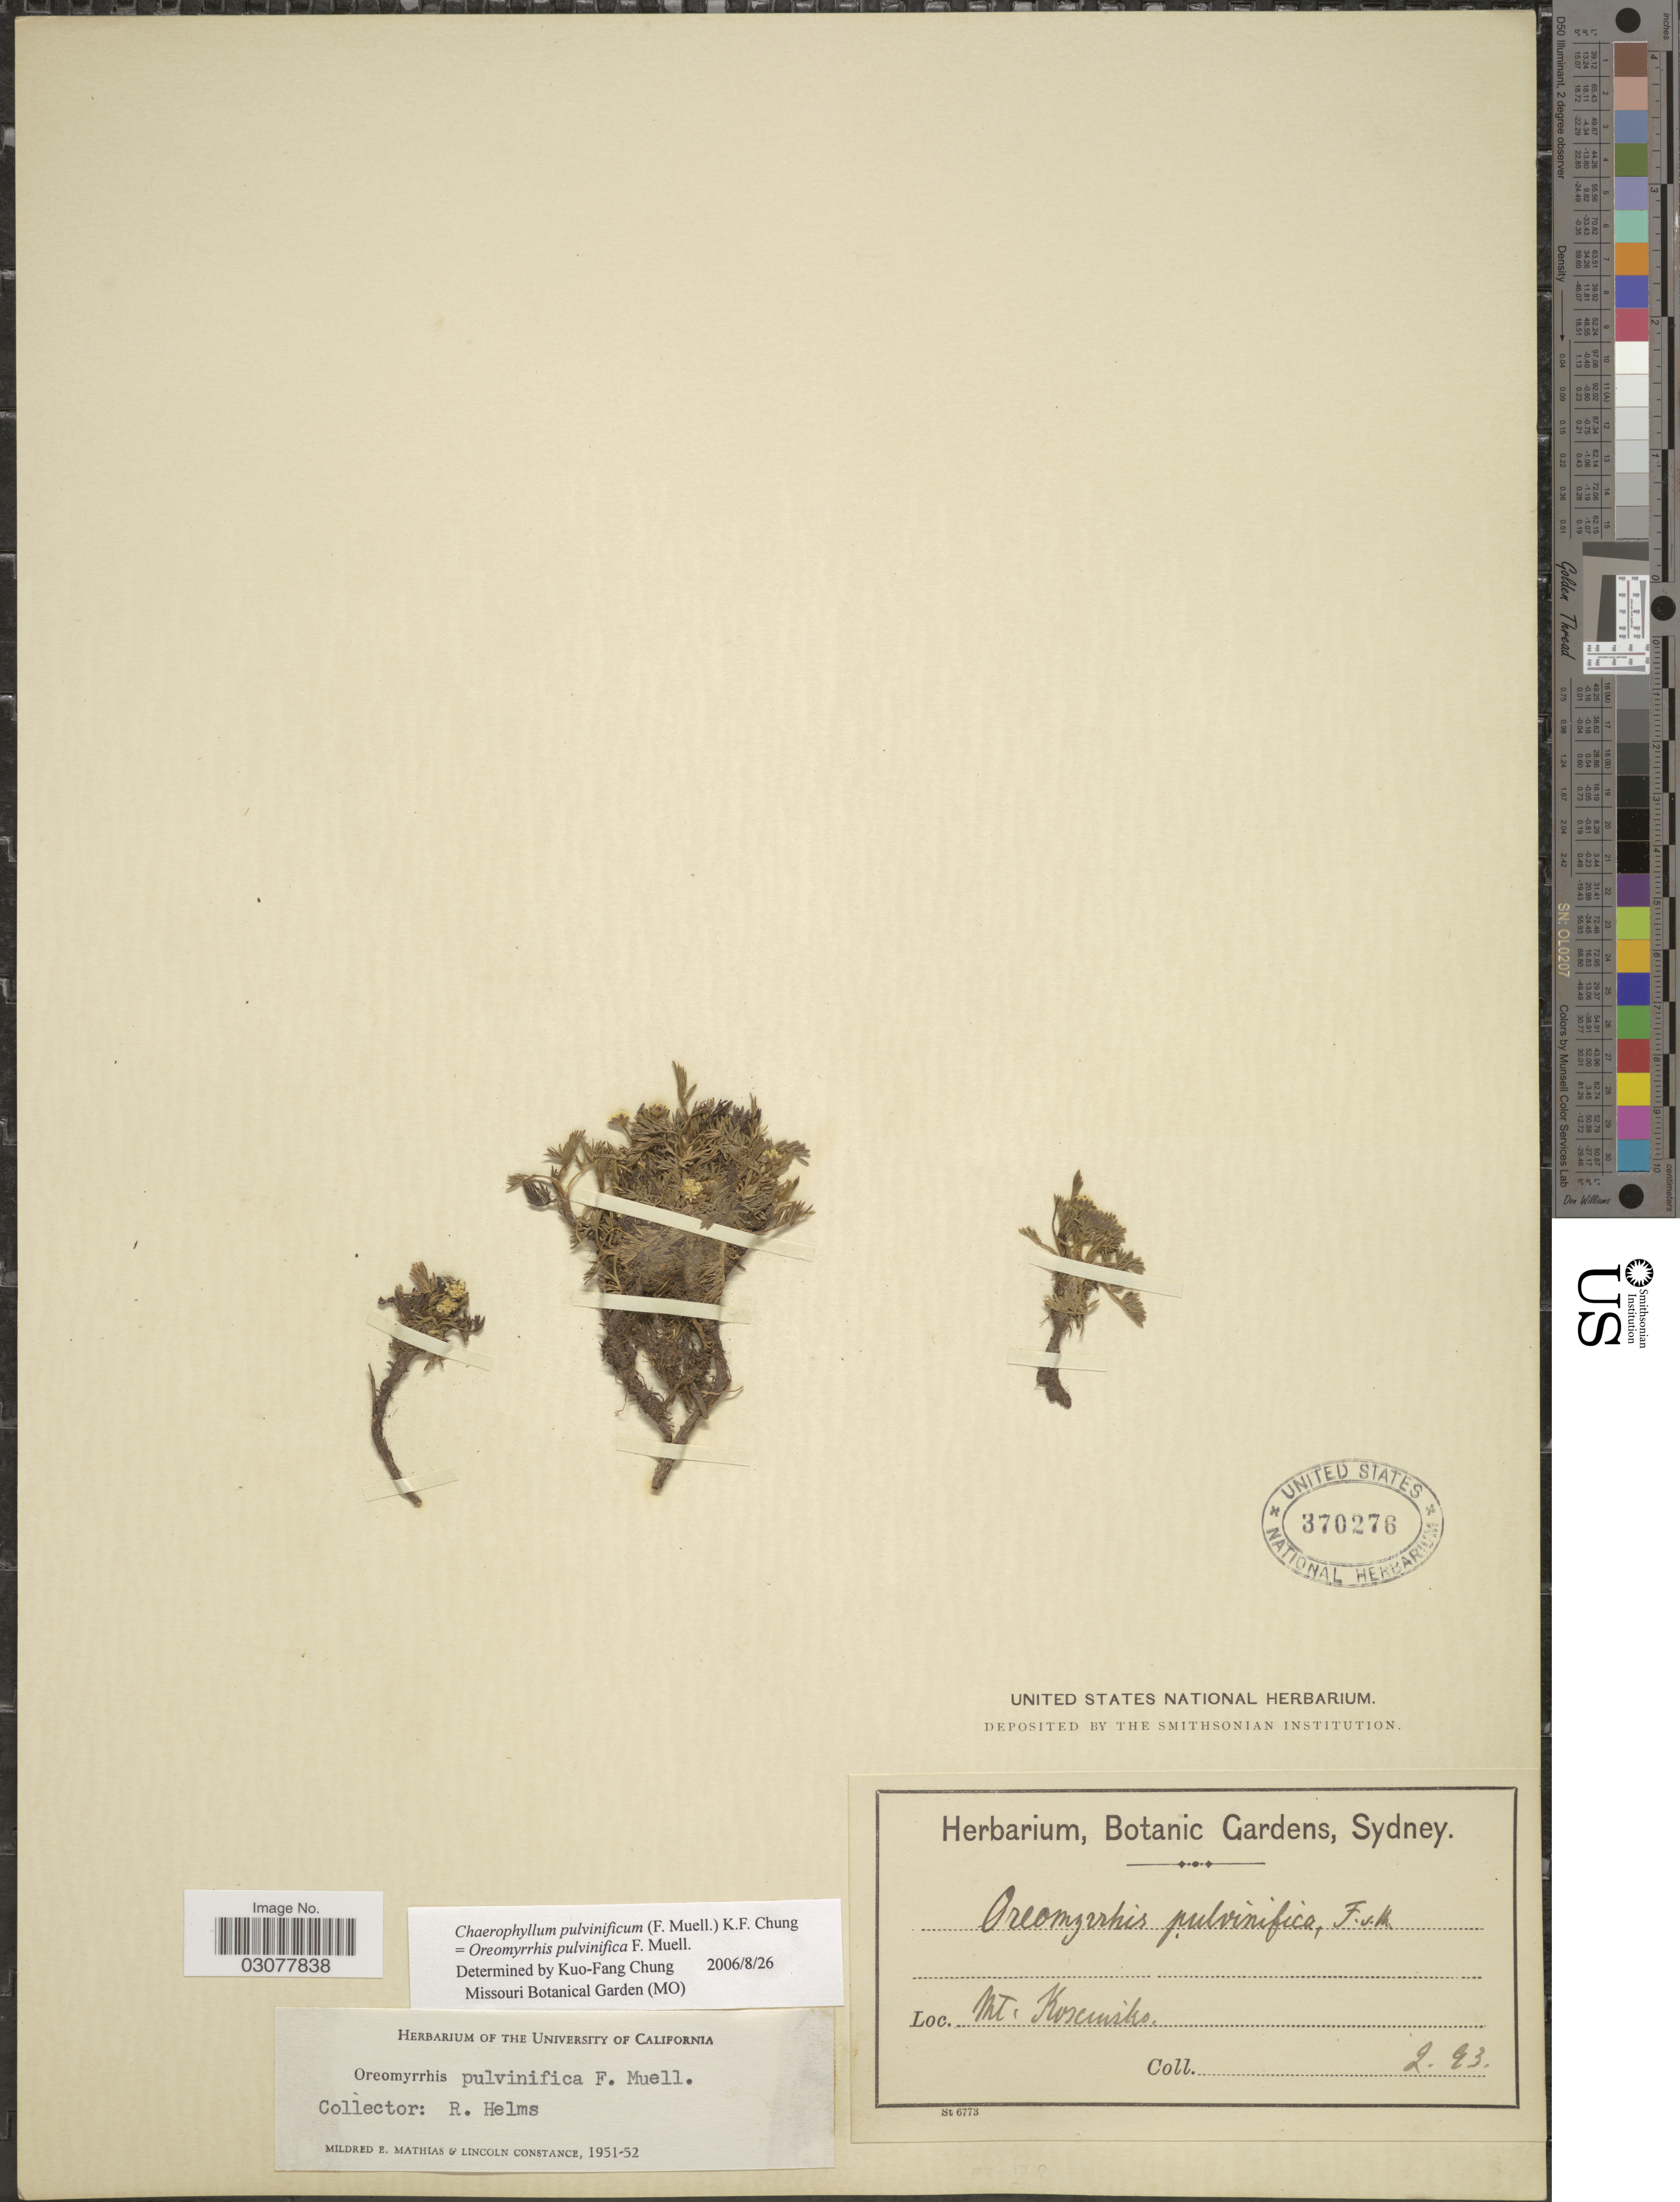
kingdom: Plantae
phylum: Tracheophyta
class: Magnoliopsida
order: Apiales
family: Apiaceae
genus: Chaerophyllum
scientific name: Chaerophyllum pulvinificum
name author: (F. Muell.) K.F. Chung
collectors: Herbarium, Botanic Gardens, Sydney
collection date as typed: Transcribed d/m/y: /2/93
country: Australia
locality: Mt. Kosciusko.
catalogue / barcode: US 370276